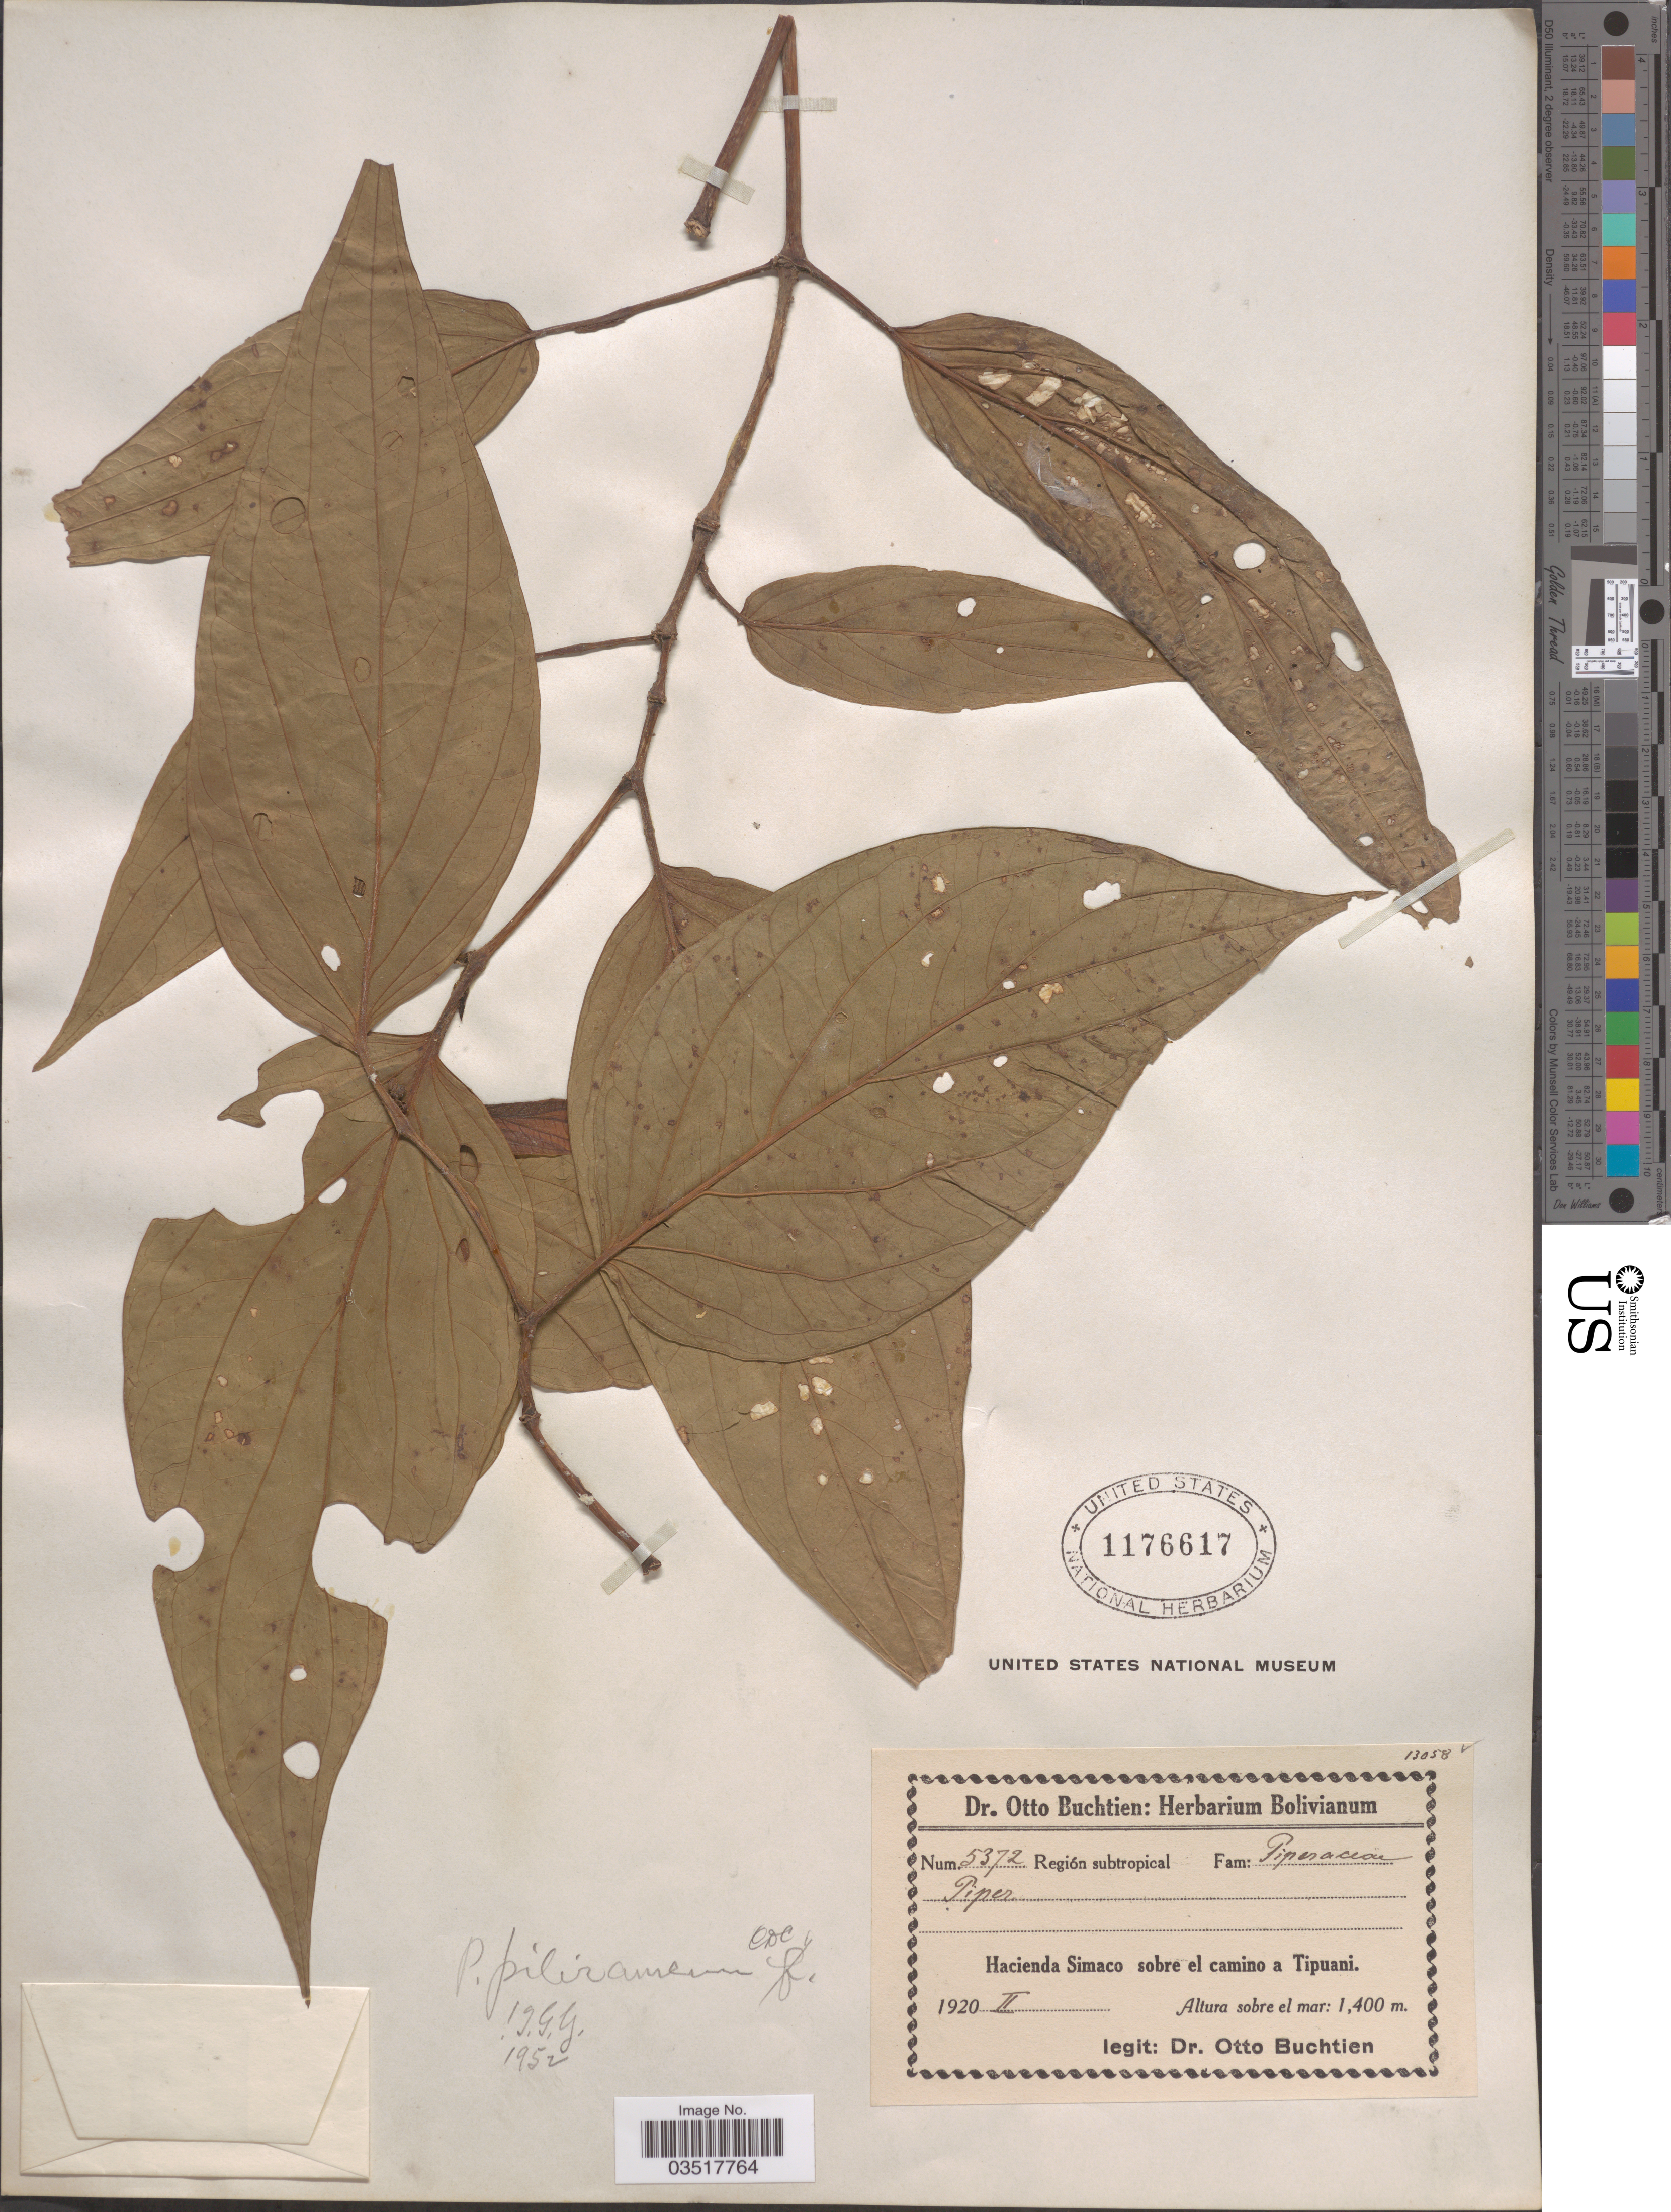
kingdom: Plantae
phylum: Tracheophyta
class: Magnoliopsida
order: Piperales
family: Piperaceae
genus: Piper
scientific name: Piper pilirameum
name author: C. DC.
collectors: O. Buchtien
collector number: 5372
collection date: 1920-02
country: Bolivia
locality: Región subtropical. Hacienda Simaco sobre el camino a Tipuani.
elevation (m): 1400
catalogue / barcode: US 1176617